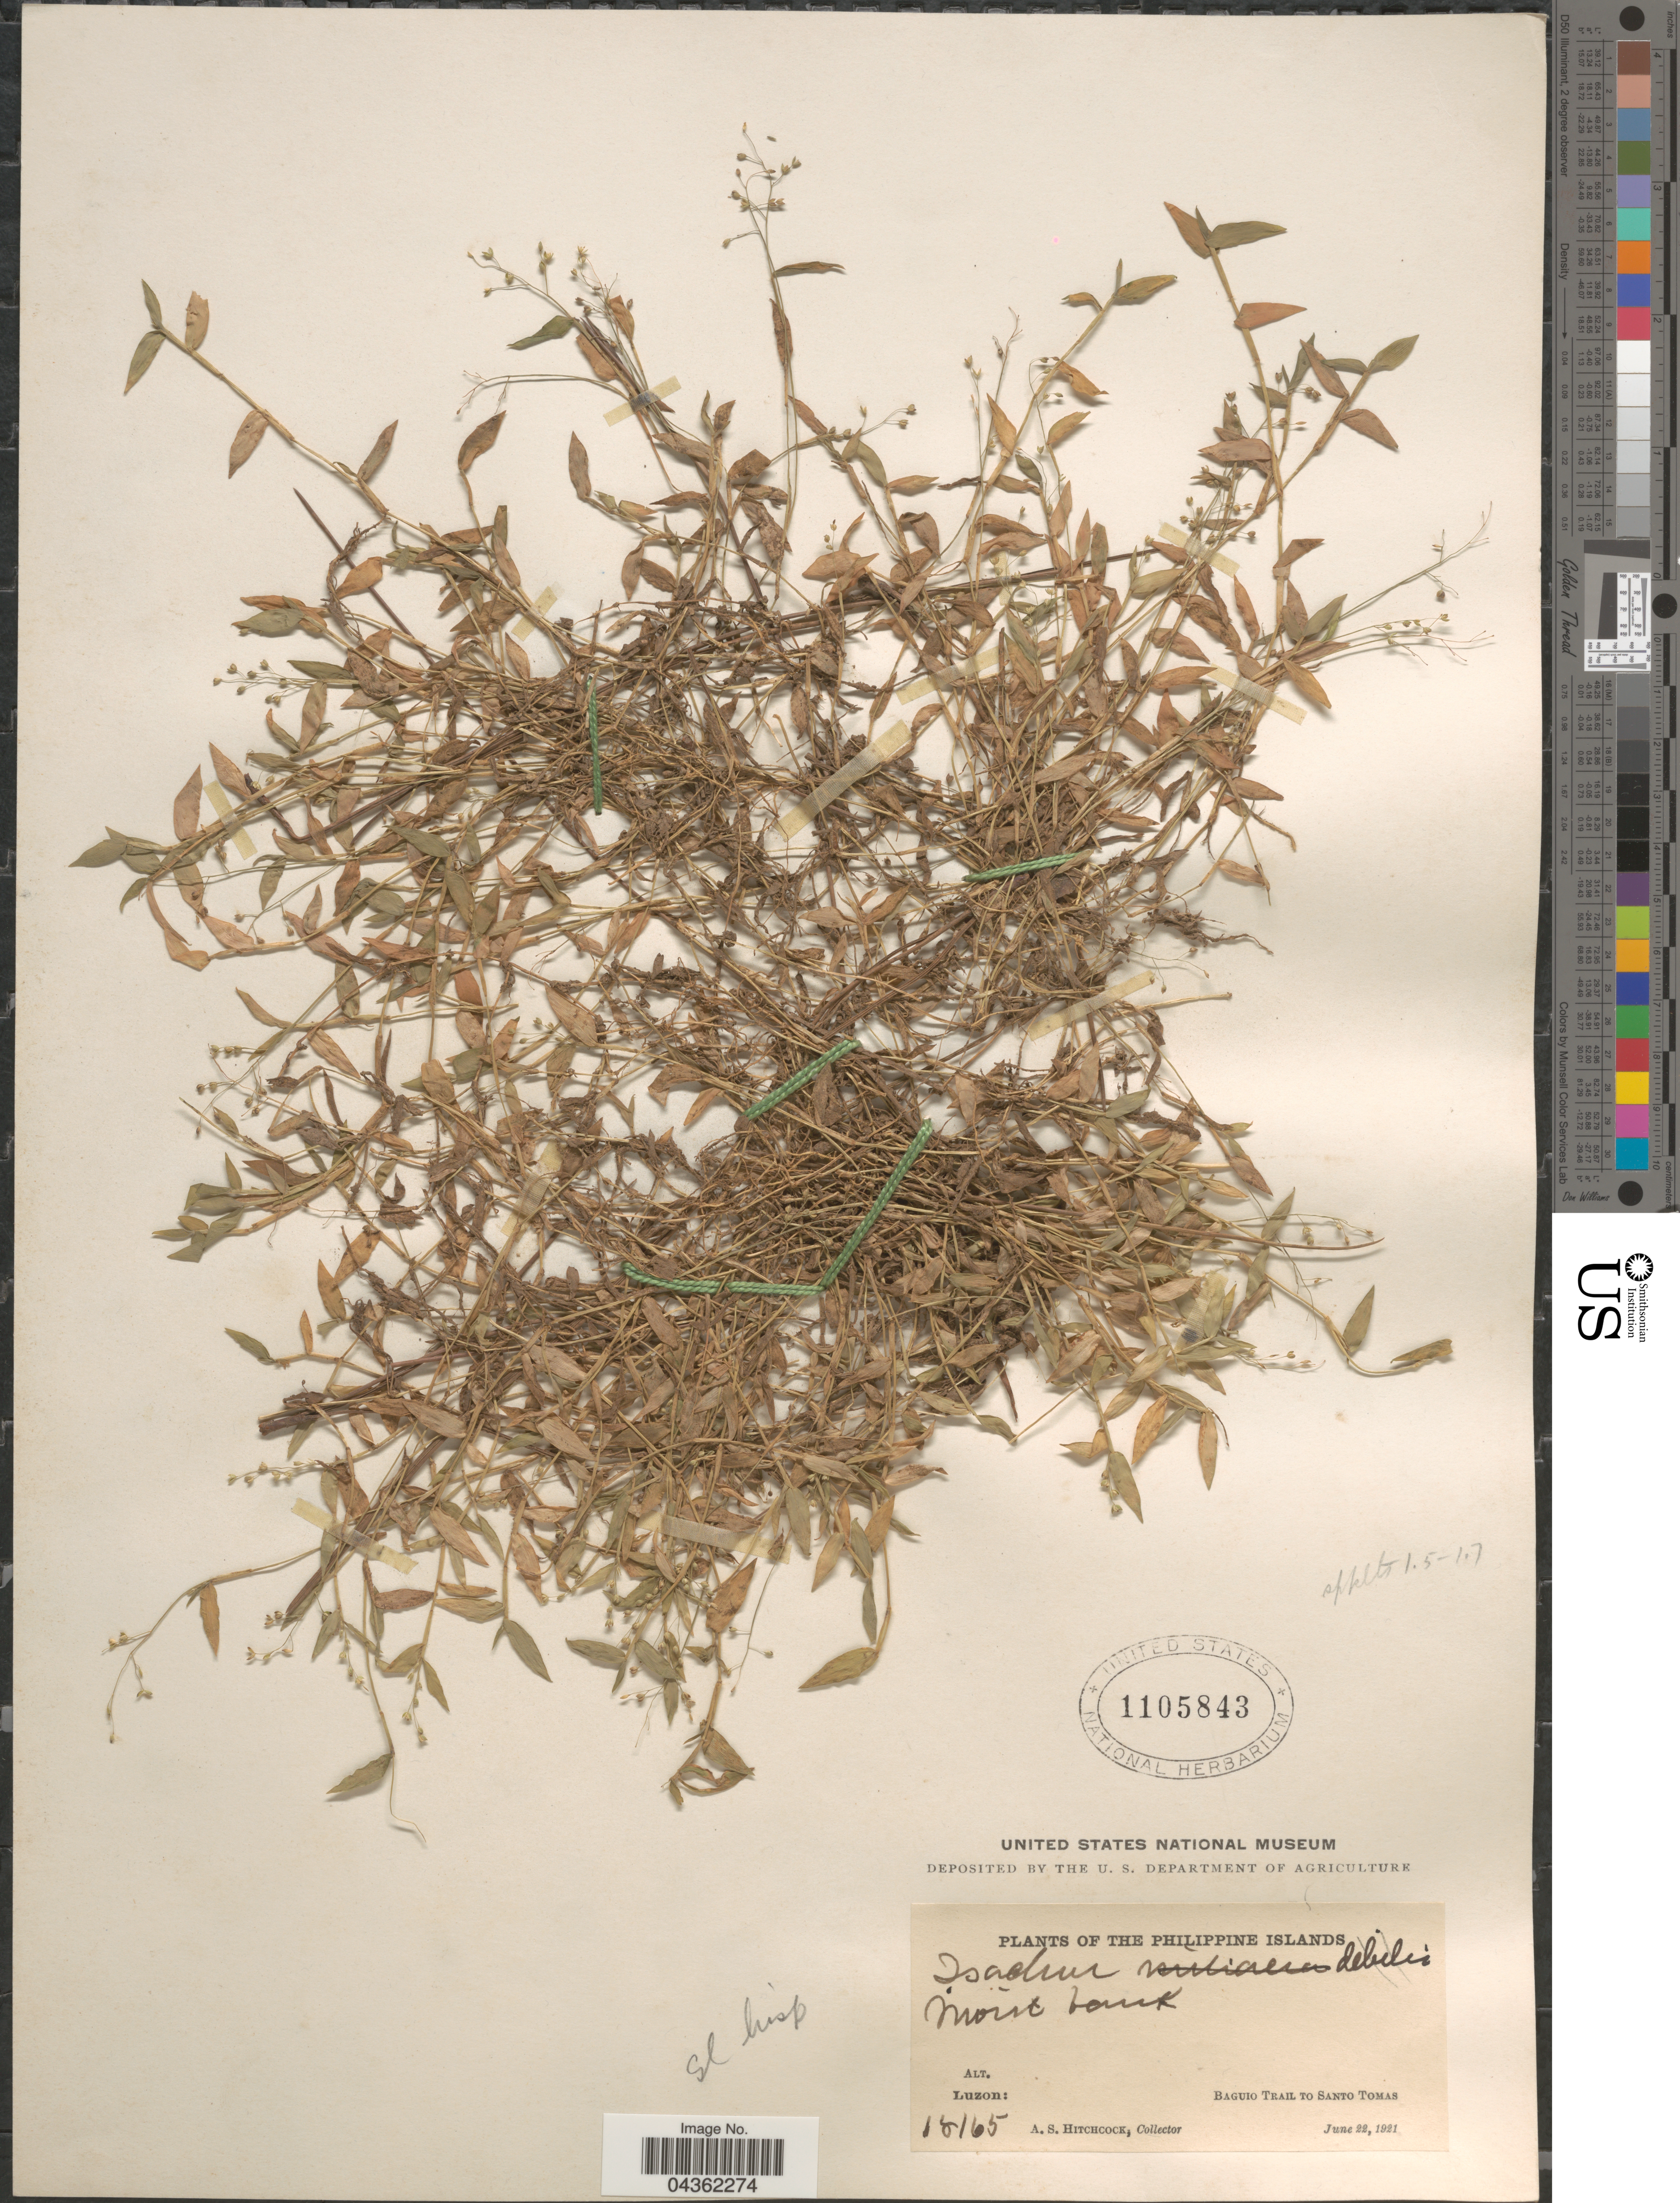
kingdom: Plantae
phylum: Tracheophyta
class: Liliopsida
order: Poales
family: Poaceae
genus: Isachne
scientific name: Isachne sp.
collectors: A. S. Hitchcock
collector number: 18165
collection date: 1921-06-22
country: Philippines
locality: Philippine Islands. Moist bank. Luzon: Baguio Trail to Santo Tomas.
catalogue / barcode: US 1105843